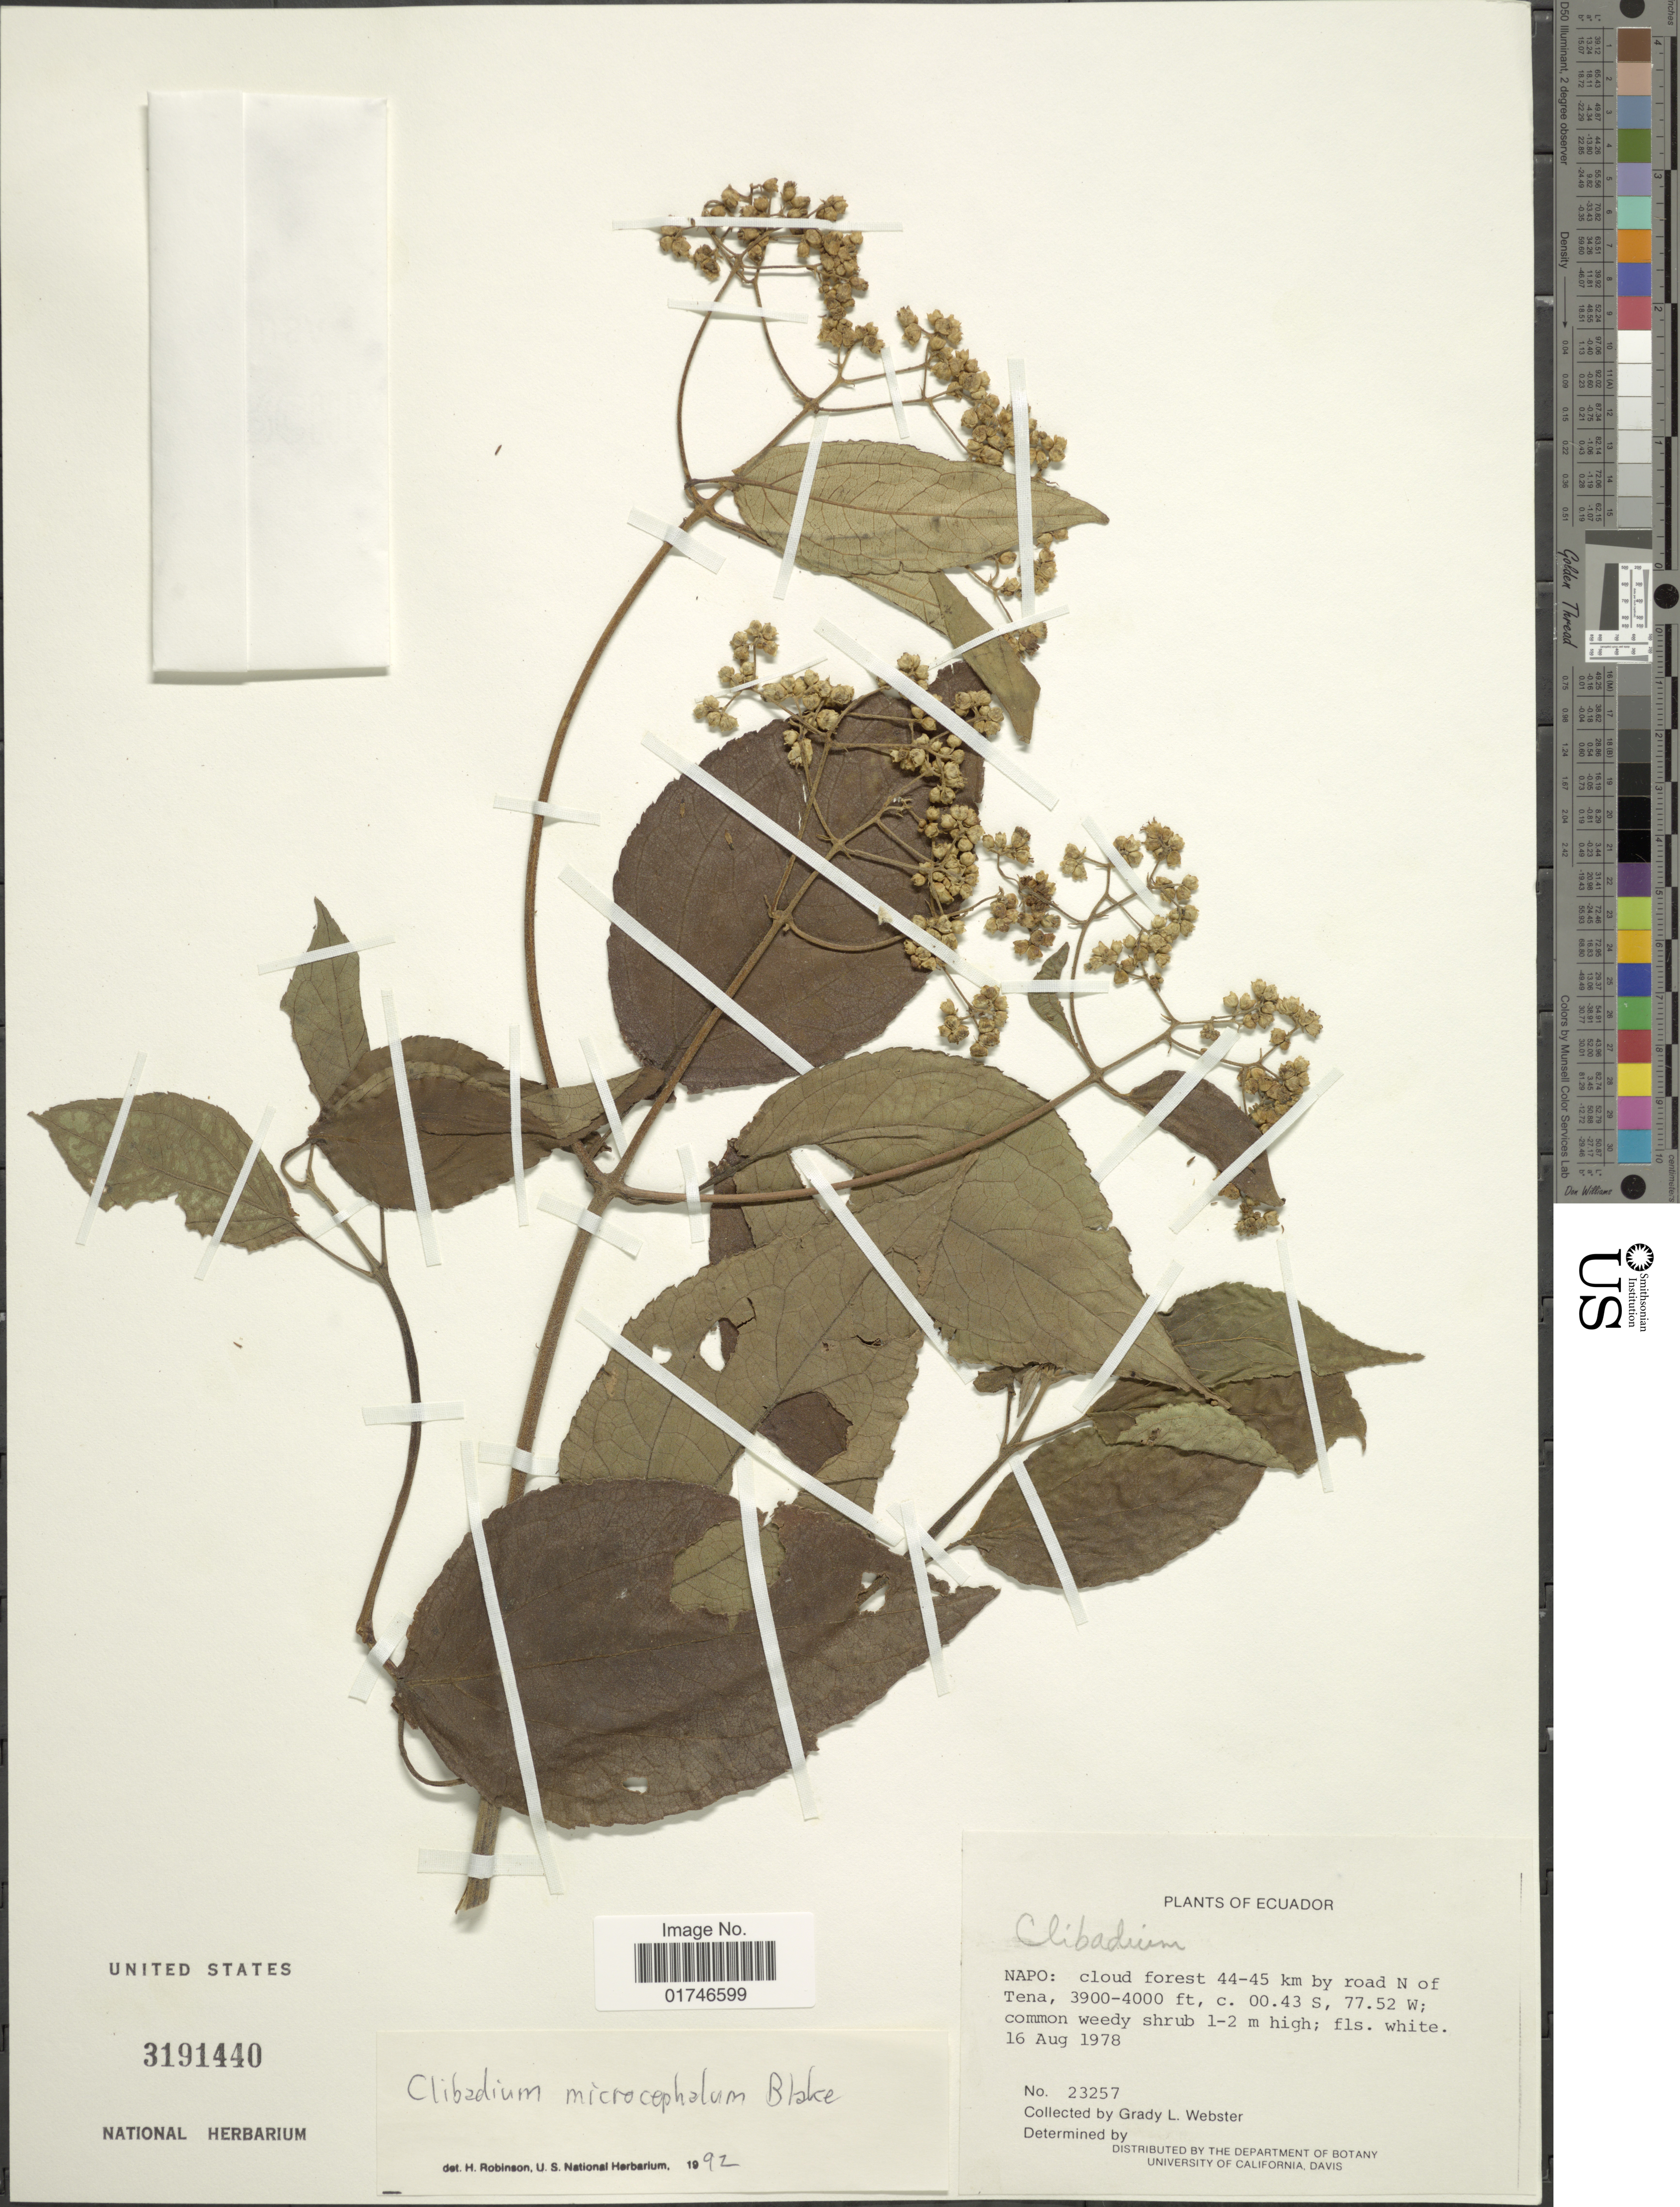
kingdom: Plantae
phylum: Tracheophyta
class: Magnoliopsida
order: Asterales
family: Asteraceae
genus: Clibadium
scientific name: Clibadium microcephalum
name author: S.F. Blake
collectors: G. L. Webster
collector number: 23257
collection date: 1978-08-16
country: Ecuador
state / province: Napo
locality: Napo: cloud forest 44-45 km by road N of Tena.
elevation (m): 1189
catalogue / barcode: US 3191440